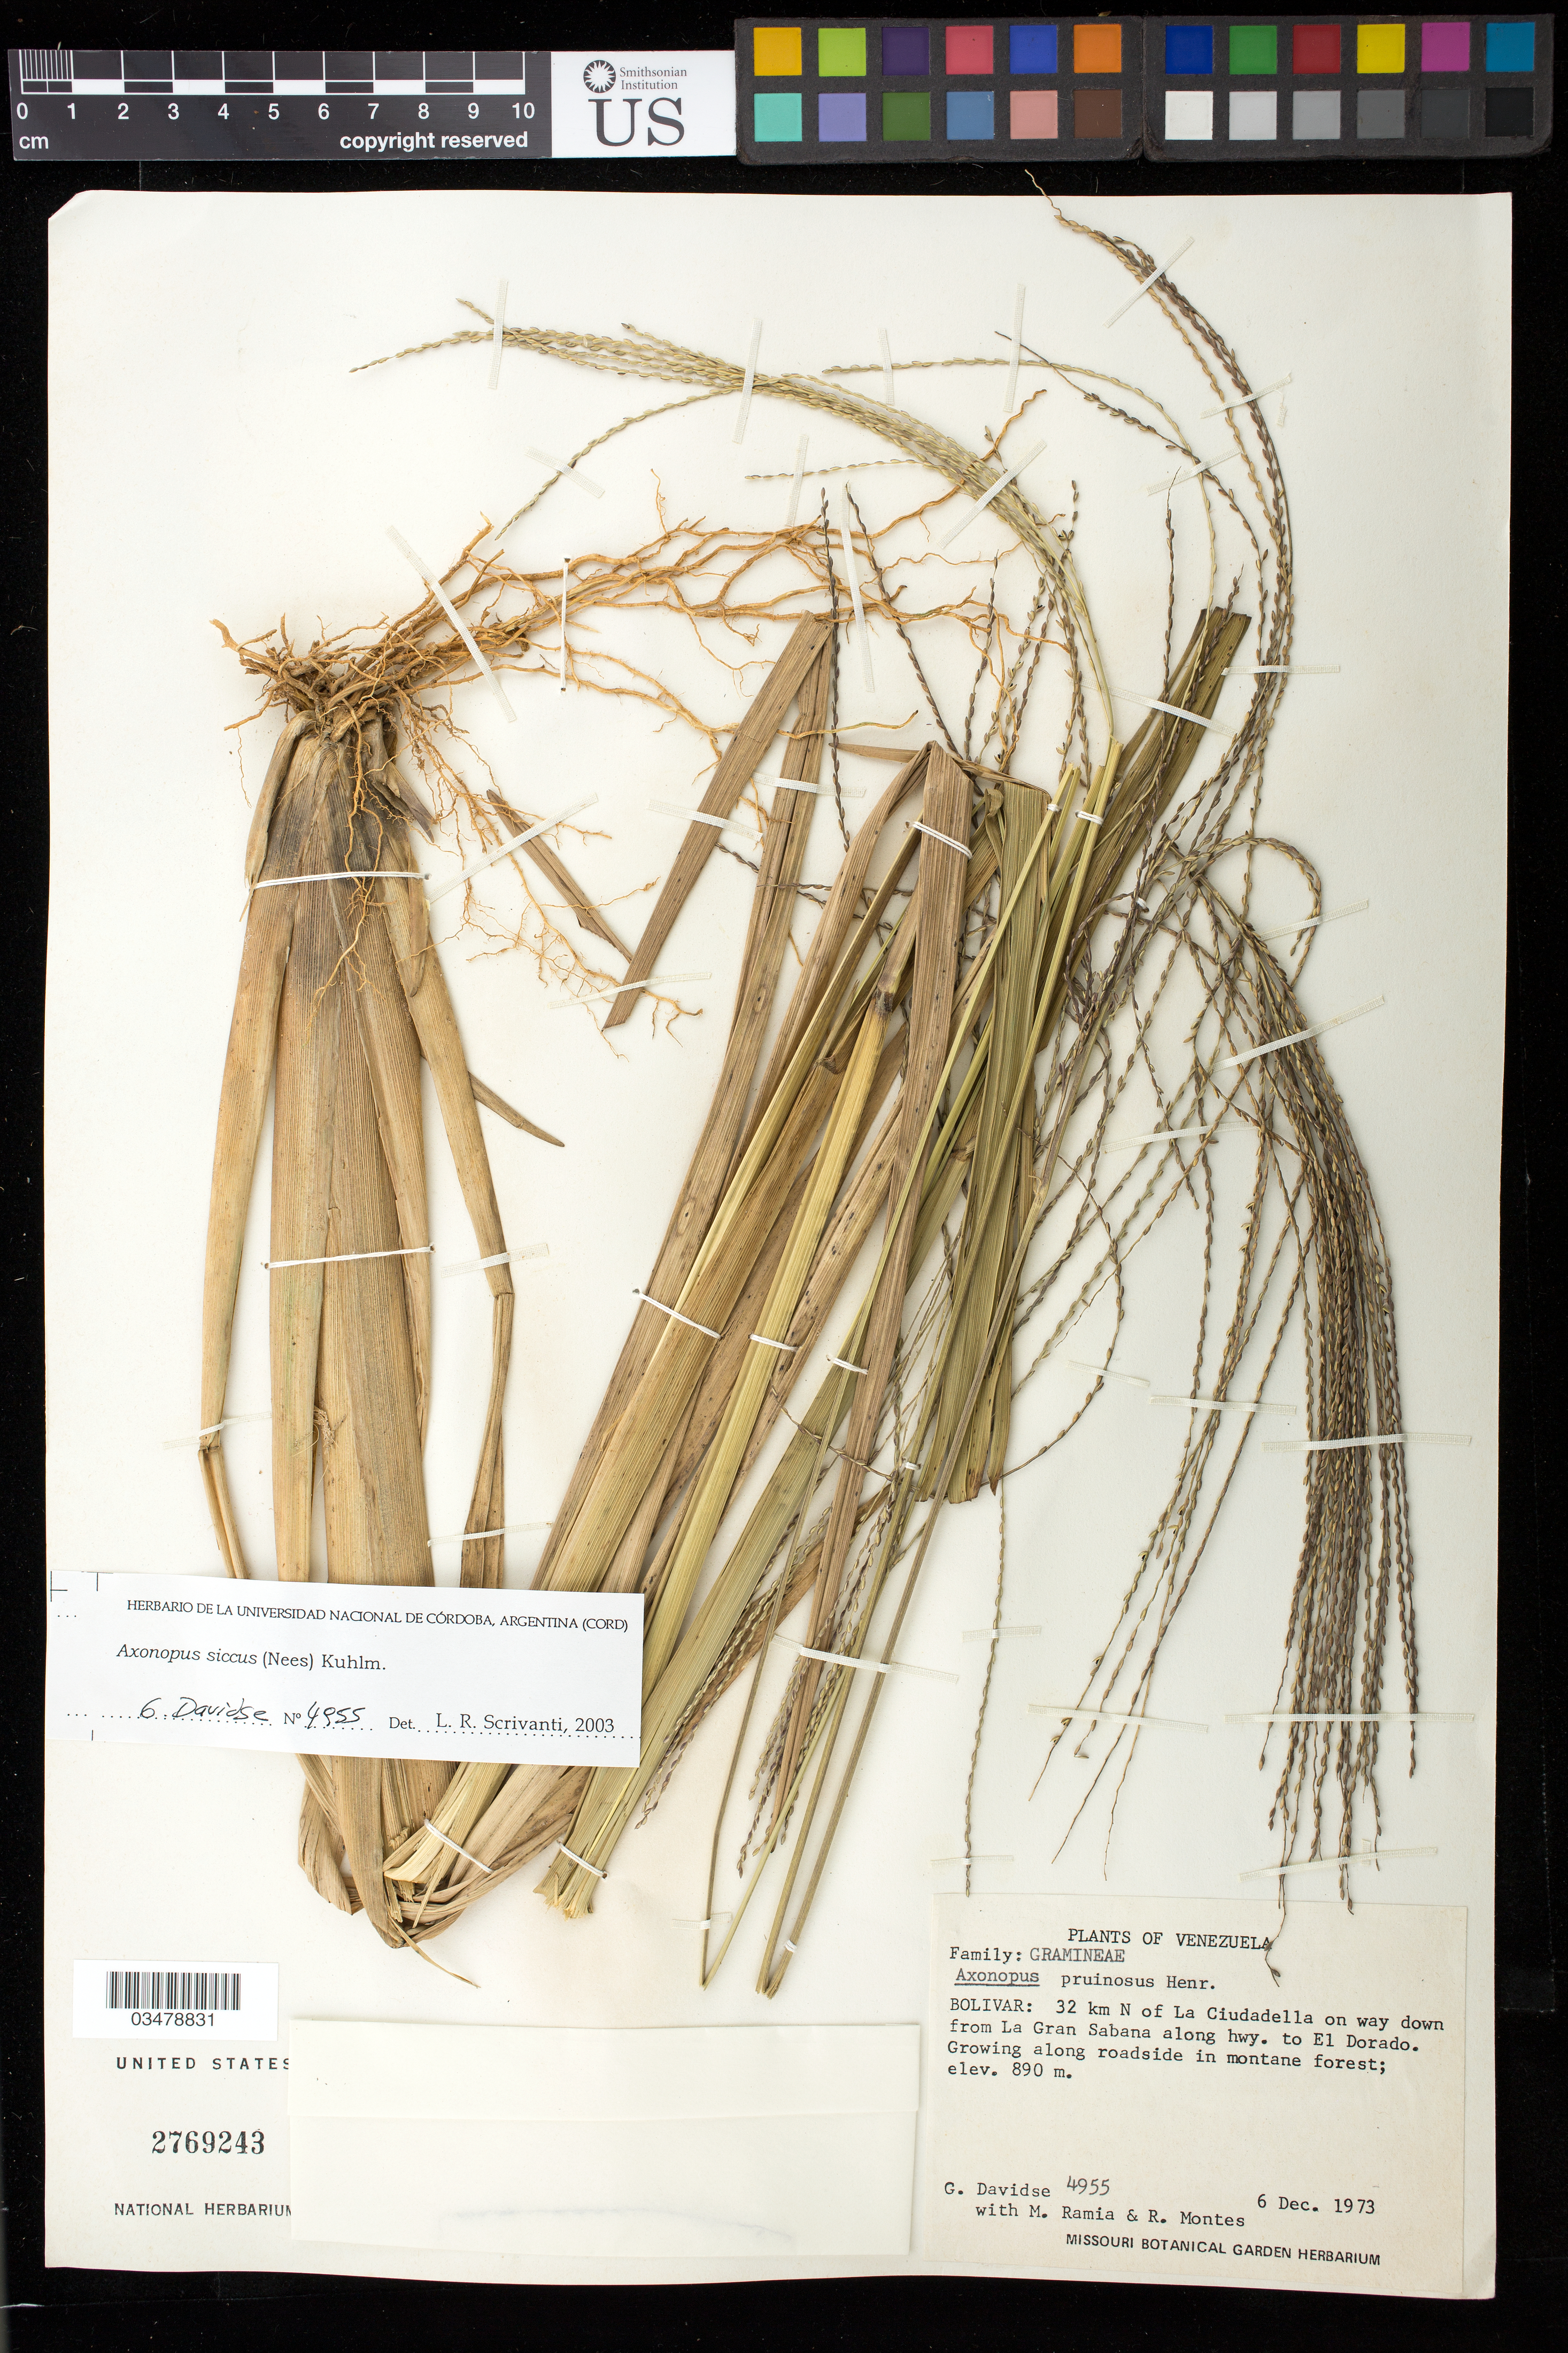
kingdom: Plantae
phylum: Tracheophyta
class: Liliopsida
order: Poales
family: Poaceae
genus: Axonopus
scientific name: Axonopus siccus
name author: (Nees) Kuhlm.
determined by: Scrivanti, L. R.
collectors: G. Davidse, M. Ramia & R. Montes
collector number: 4955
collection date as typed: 6-Dec-73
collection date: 1973-12-06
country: Venezuela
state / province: Bolívar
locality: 32 km N of La Ciudadella on way down from La Gran Sabana along hwy to El Dorado.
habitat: Growing along roadside in montane forest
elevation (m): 890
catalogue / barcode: US 2769243